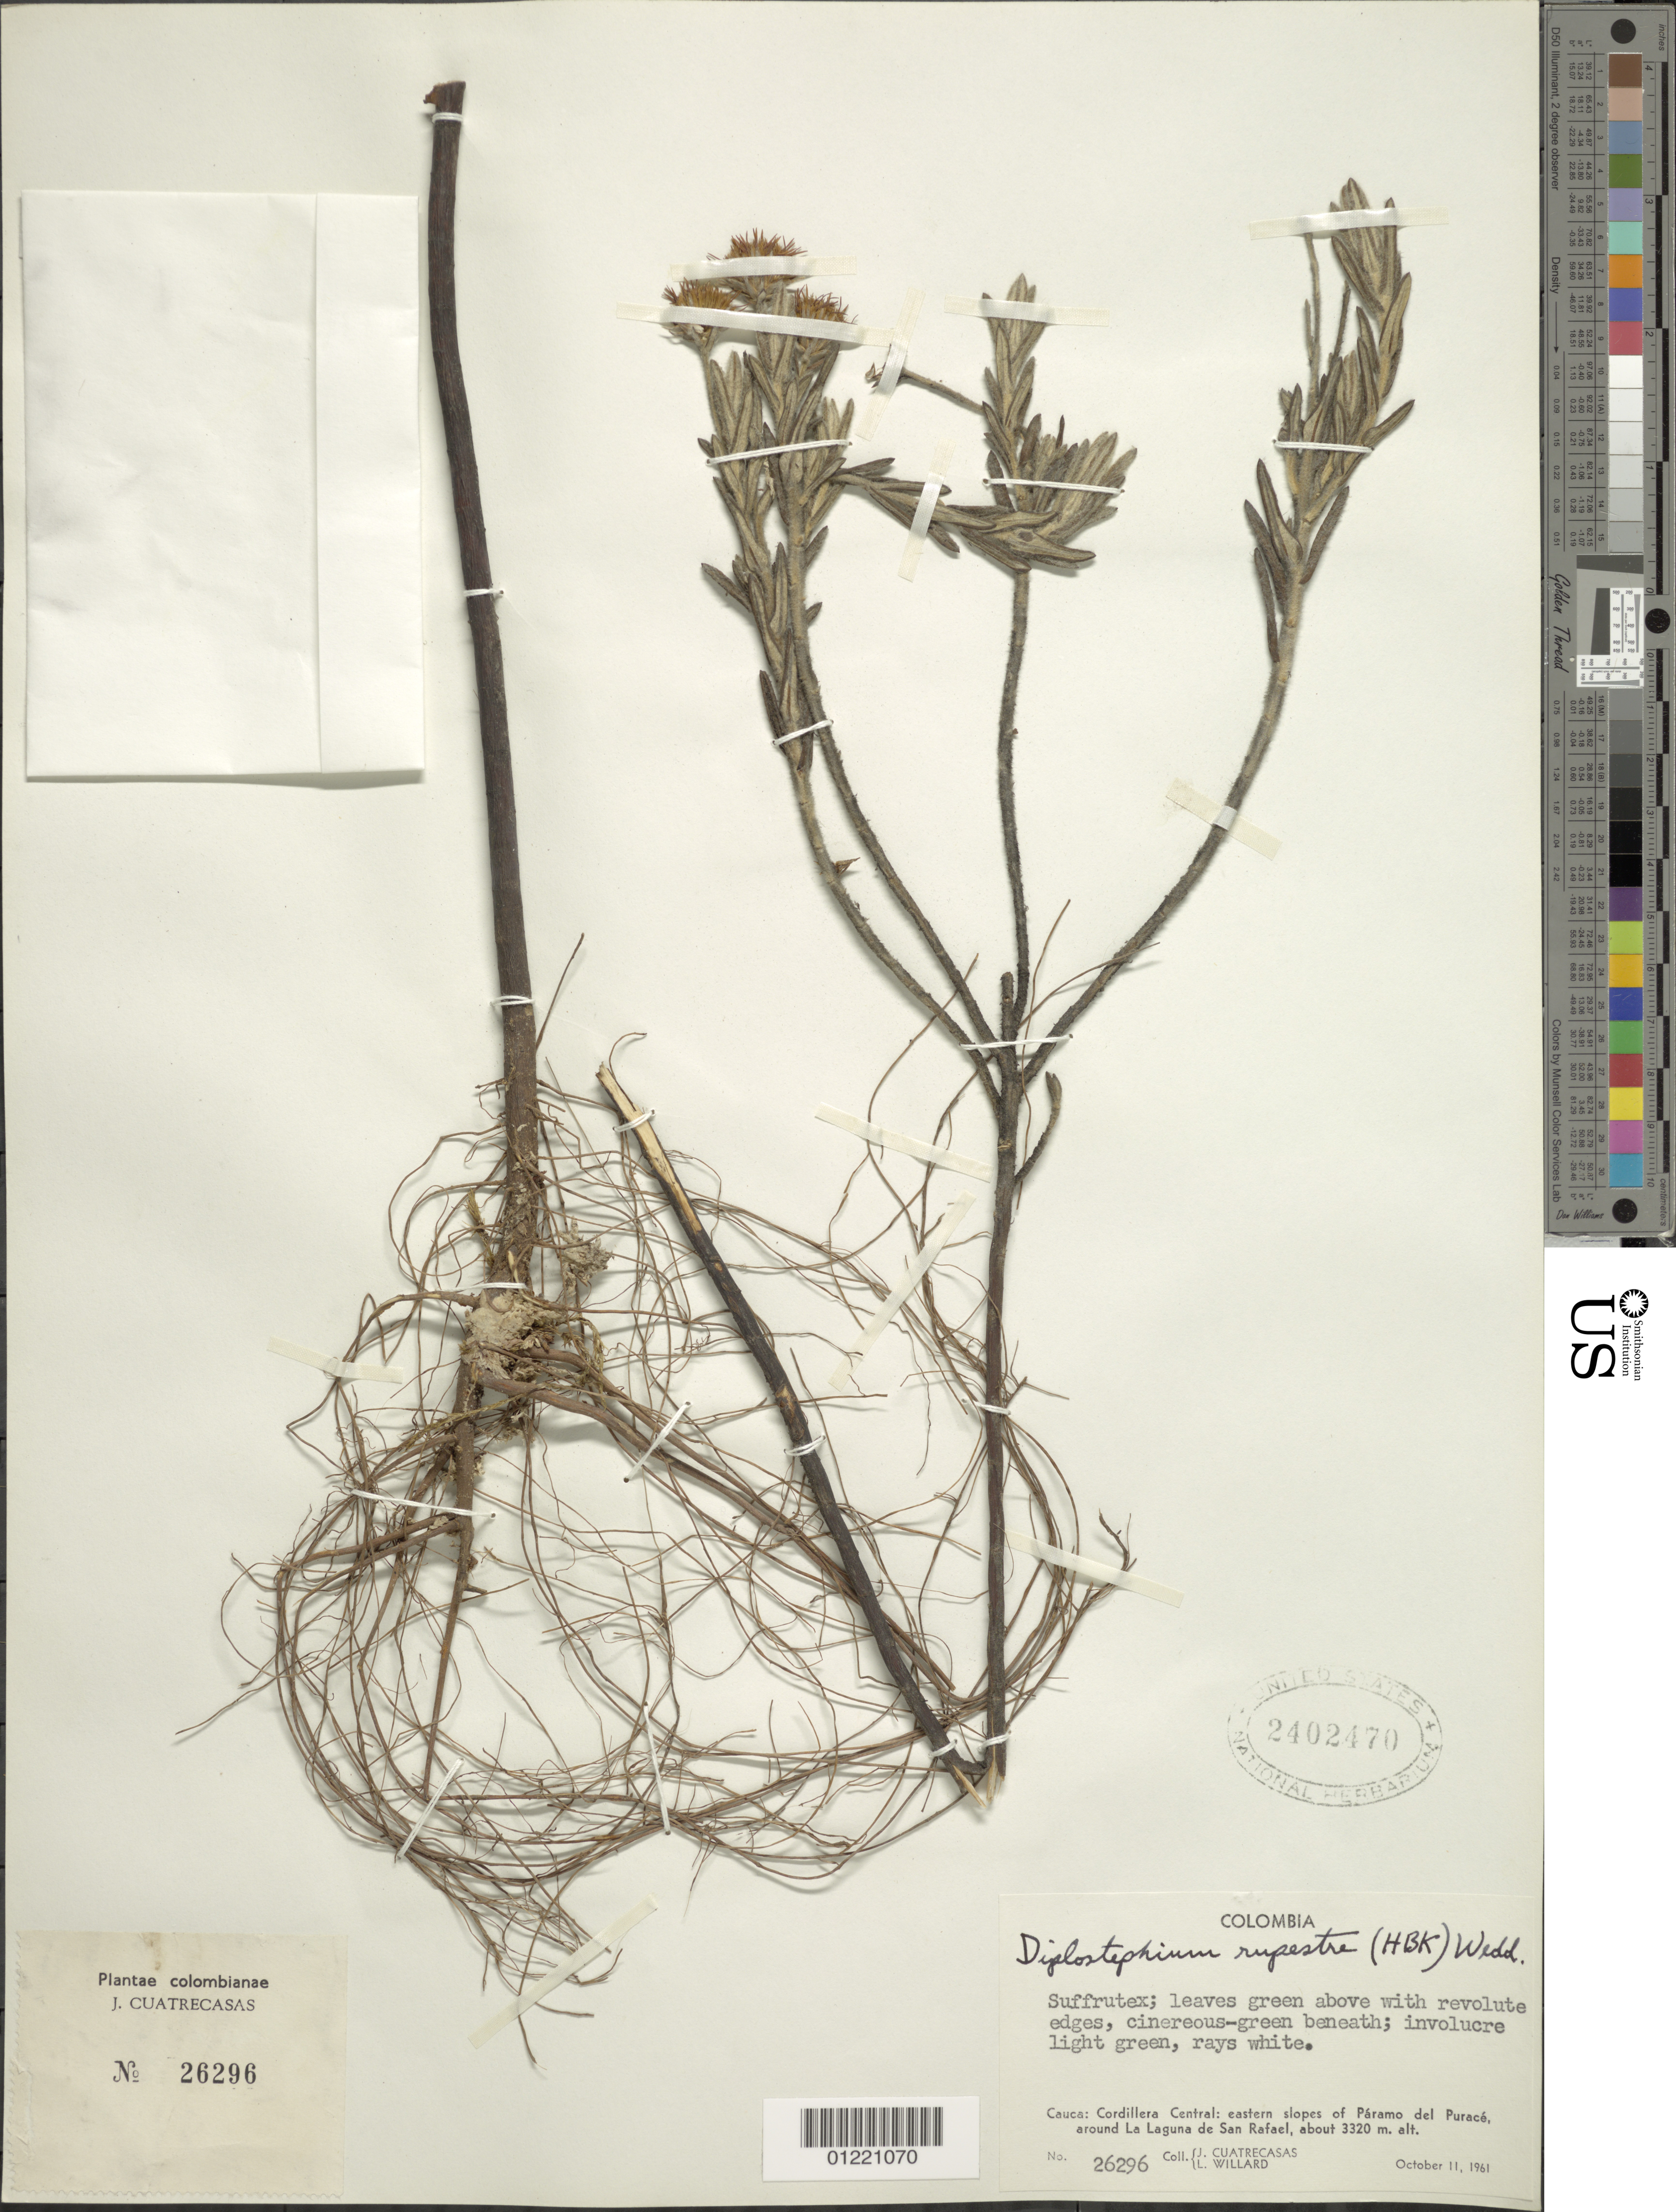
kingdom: Plantae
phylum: Tracheophyta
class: Magnoliopsida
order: Asterales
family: Asteraceae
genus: Diplostephium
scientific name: Diplostephium rupestre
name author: (Kunth) Wedd.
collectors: J. Cuatrecasas & L. Willard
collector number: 26296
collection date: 1961-10-11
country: Colombia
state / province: Cauca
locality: Cordillera Central: eastern slopes of Paramo del Purace, around La Laguna de San Rafael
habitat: paramo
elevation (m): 3320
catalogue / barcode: US 2402470